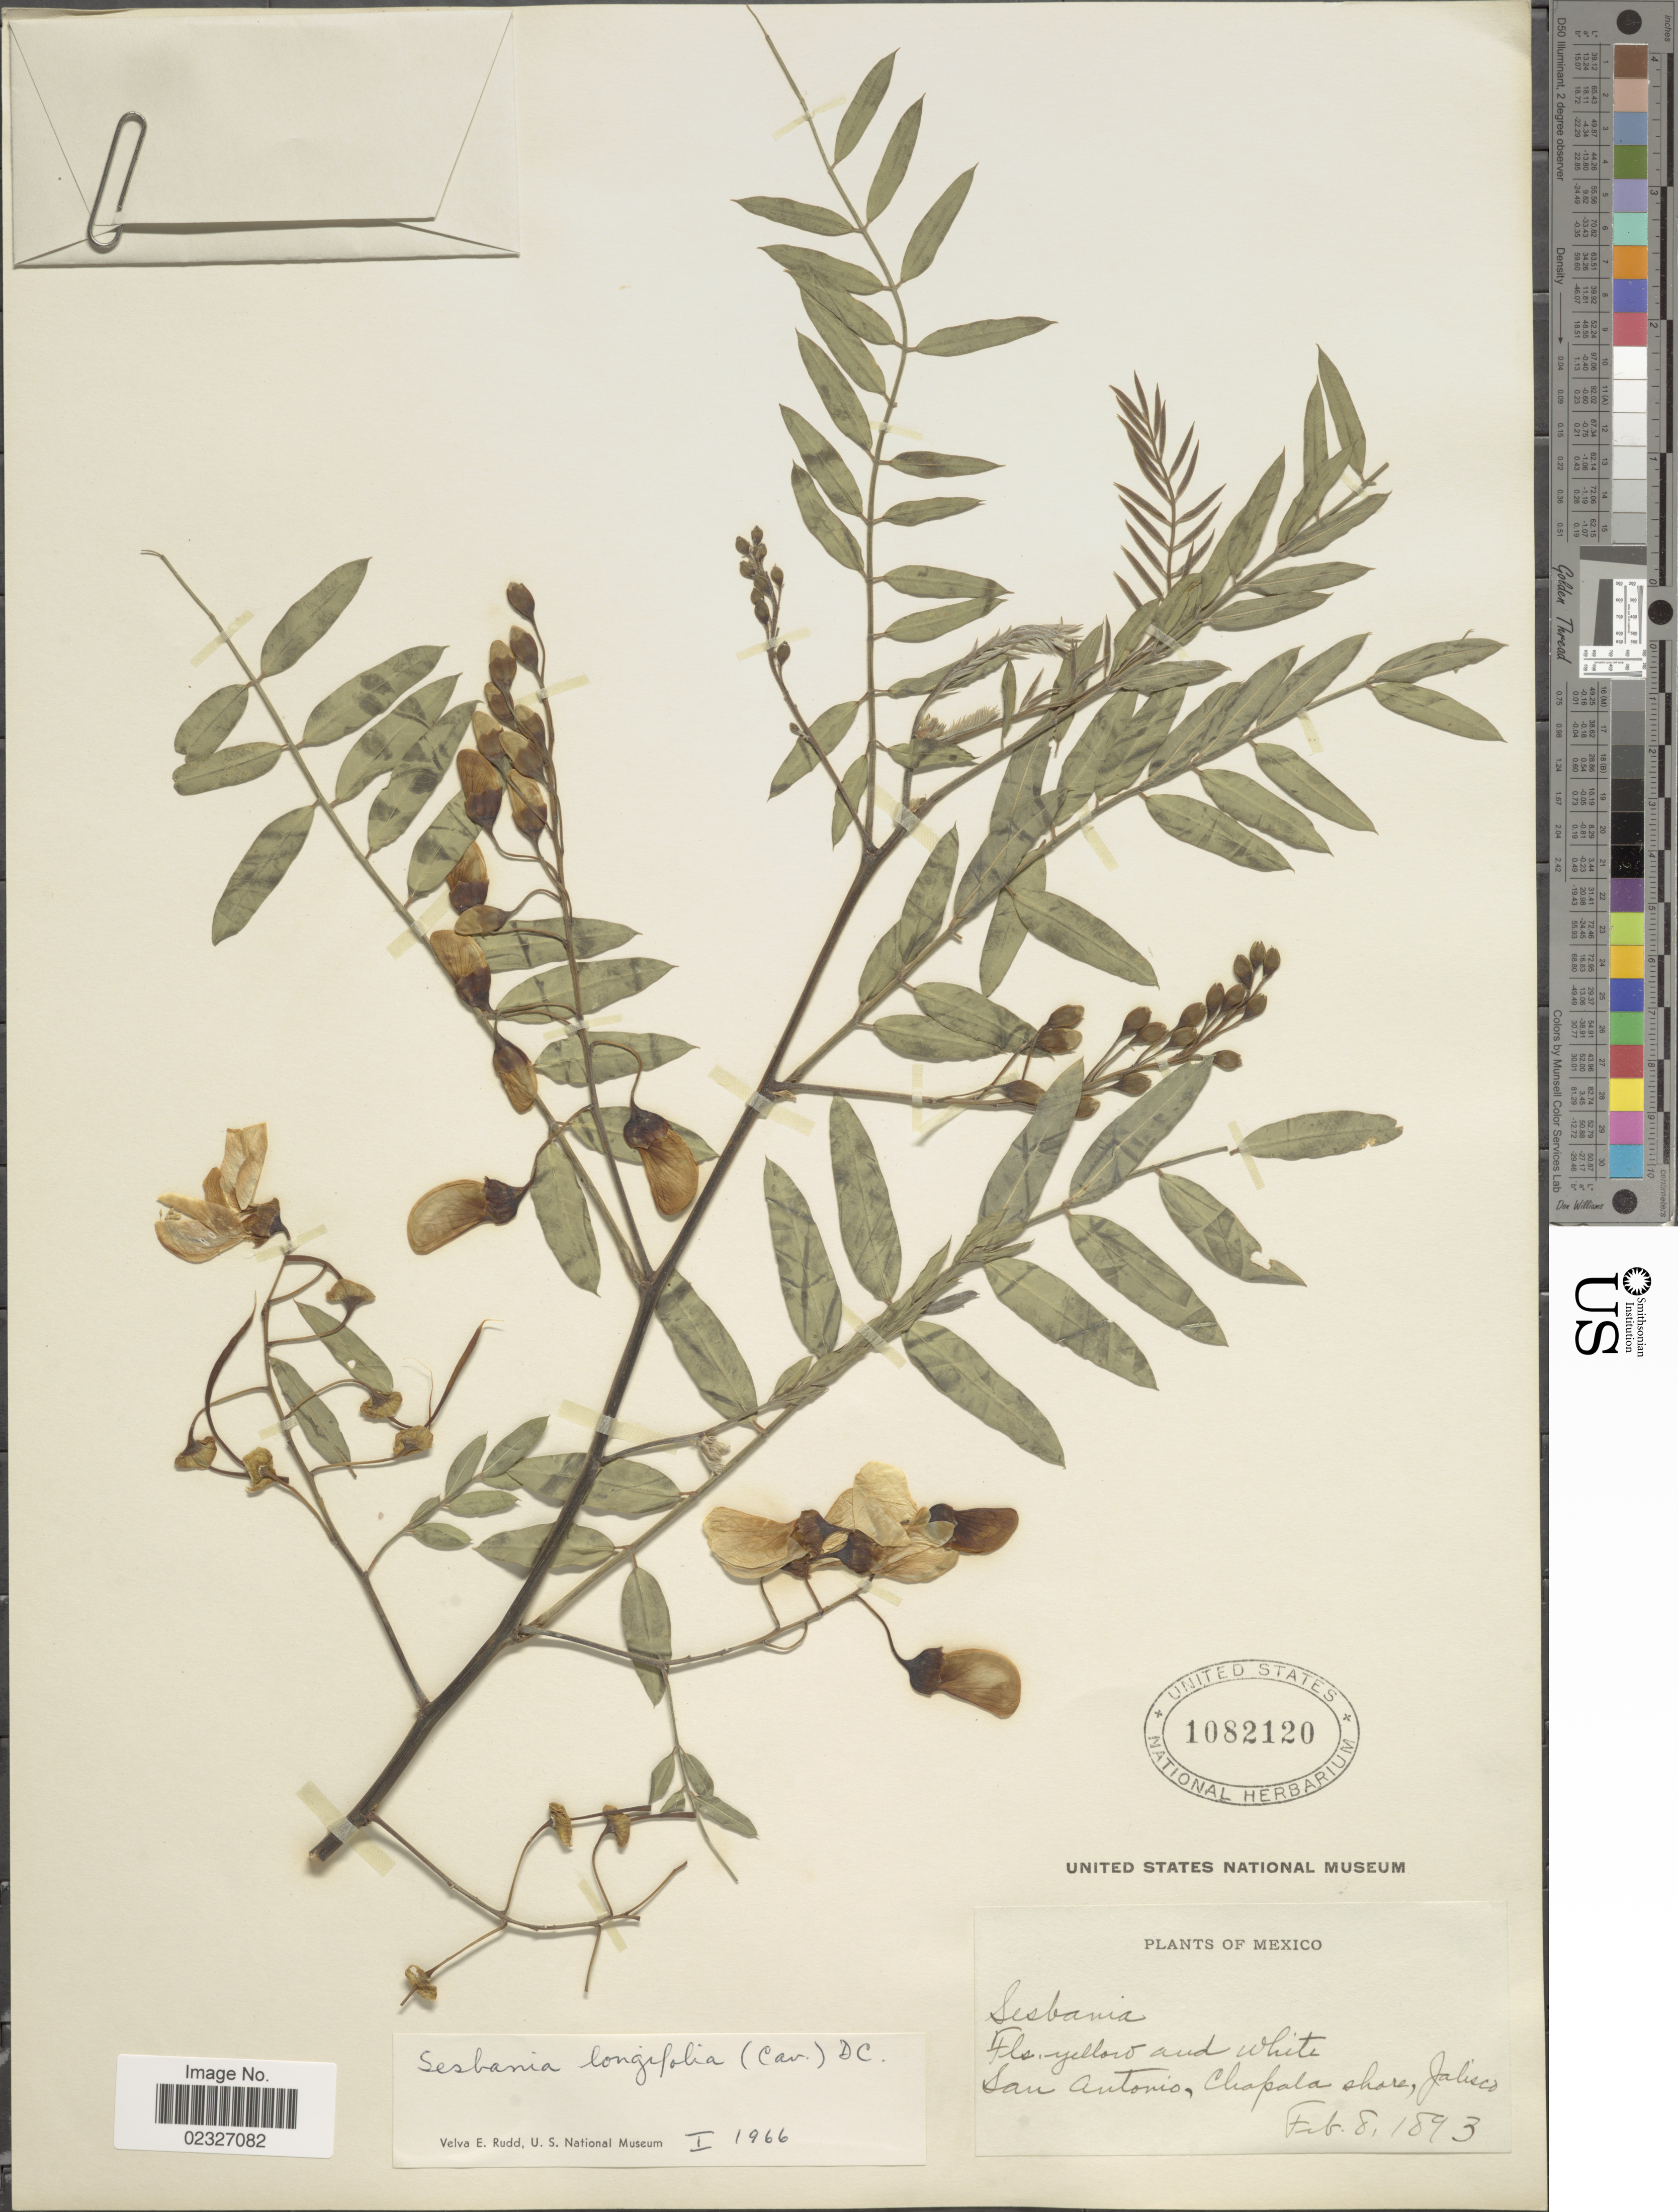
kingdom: Plantae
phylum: Tracheophyta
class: Magnoliopsida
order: Fabales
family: Fabaceae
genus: Sesbania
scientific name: Sesbania longifolia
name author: DC.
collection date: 1893-02-08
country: Mexico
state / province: Jalisco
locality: San Antonio, Chapala shore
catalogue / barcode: US 1082120